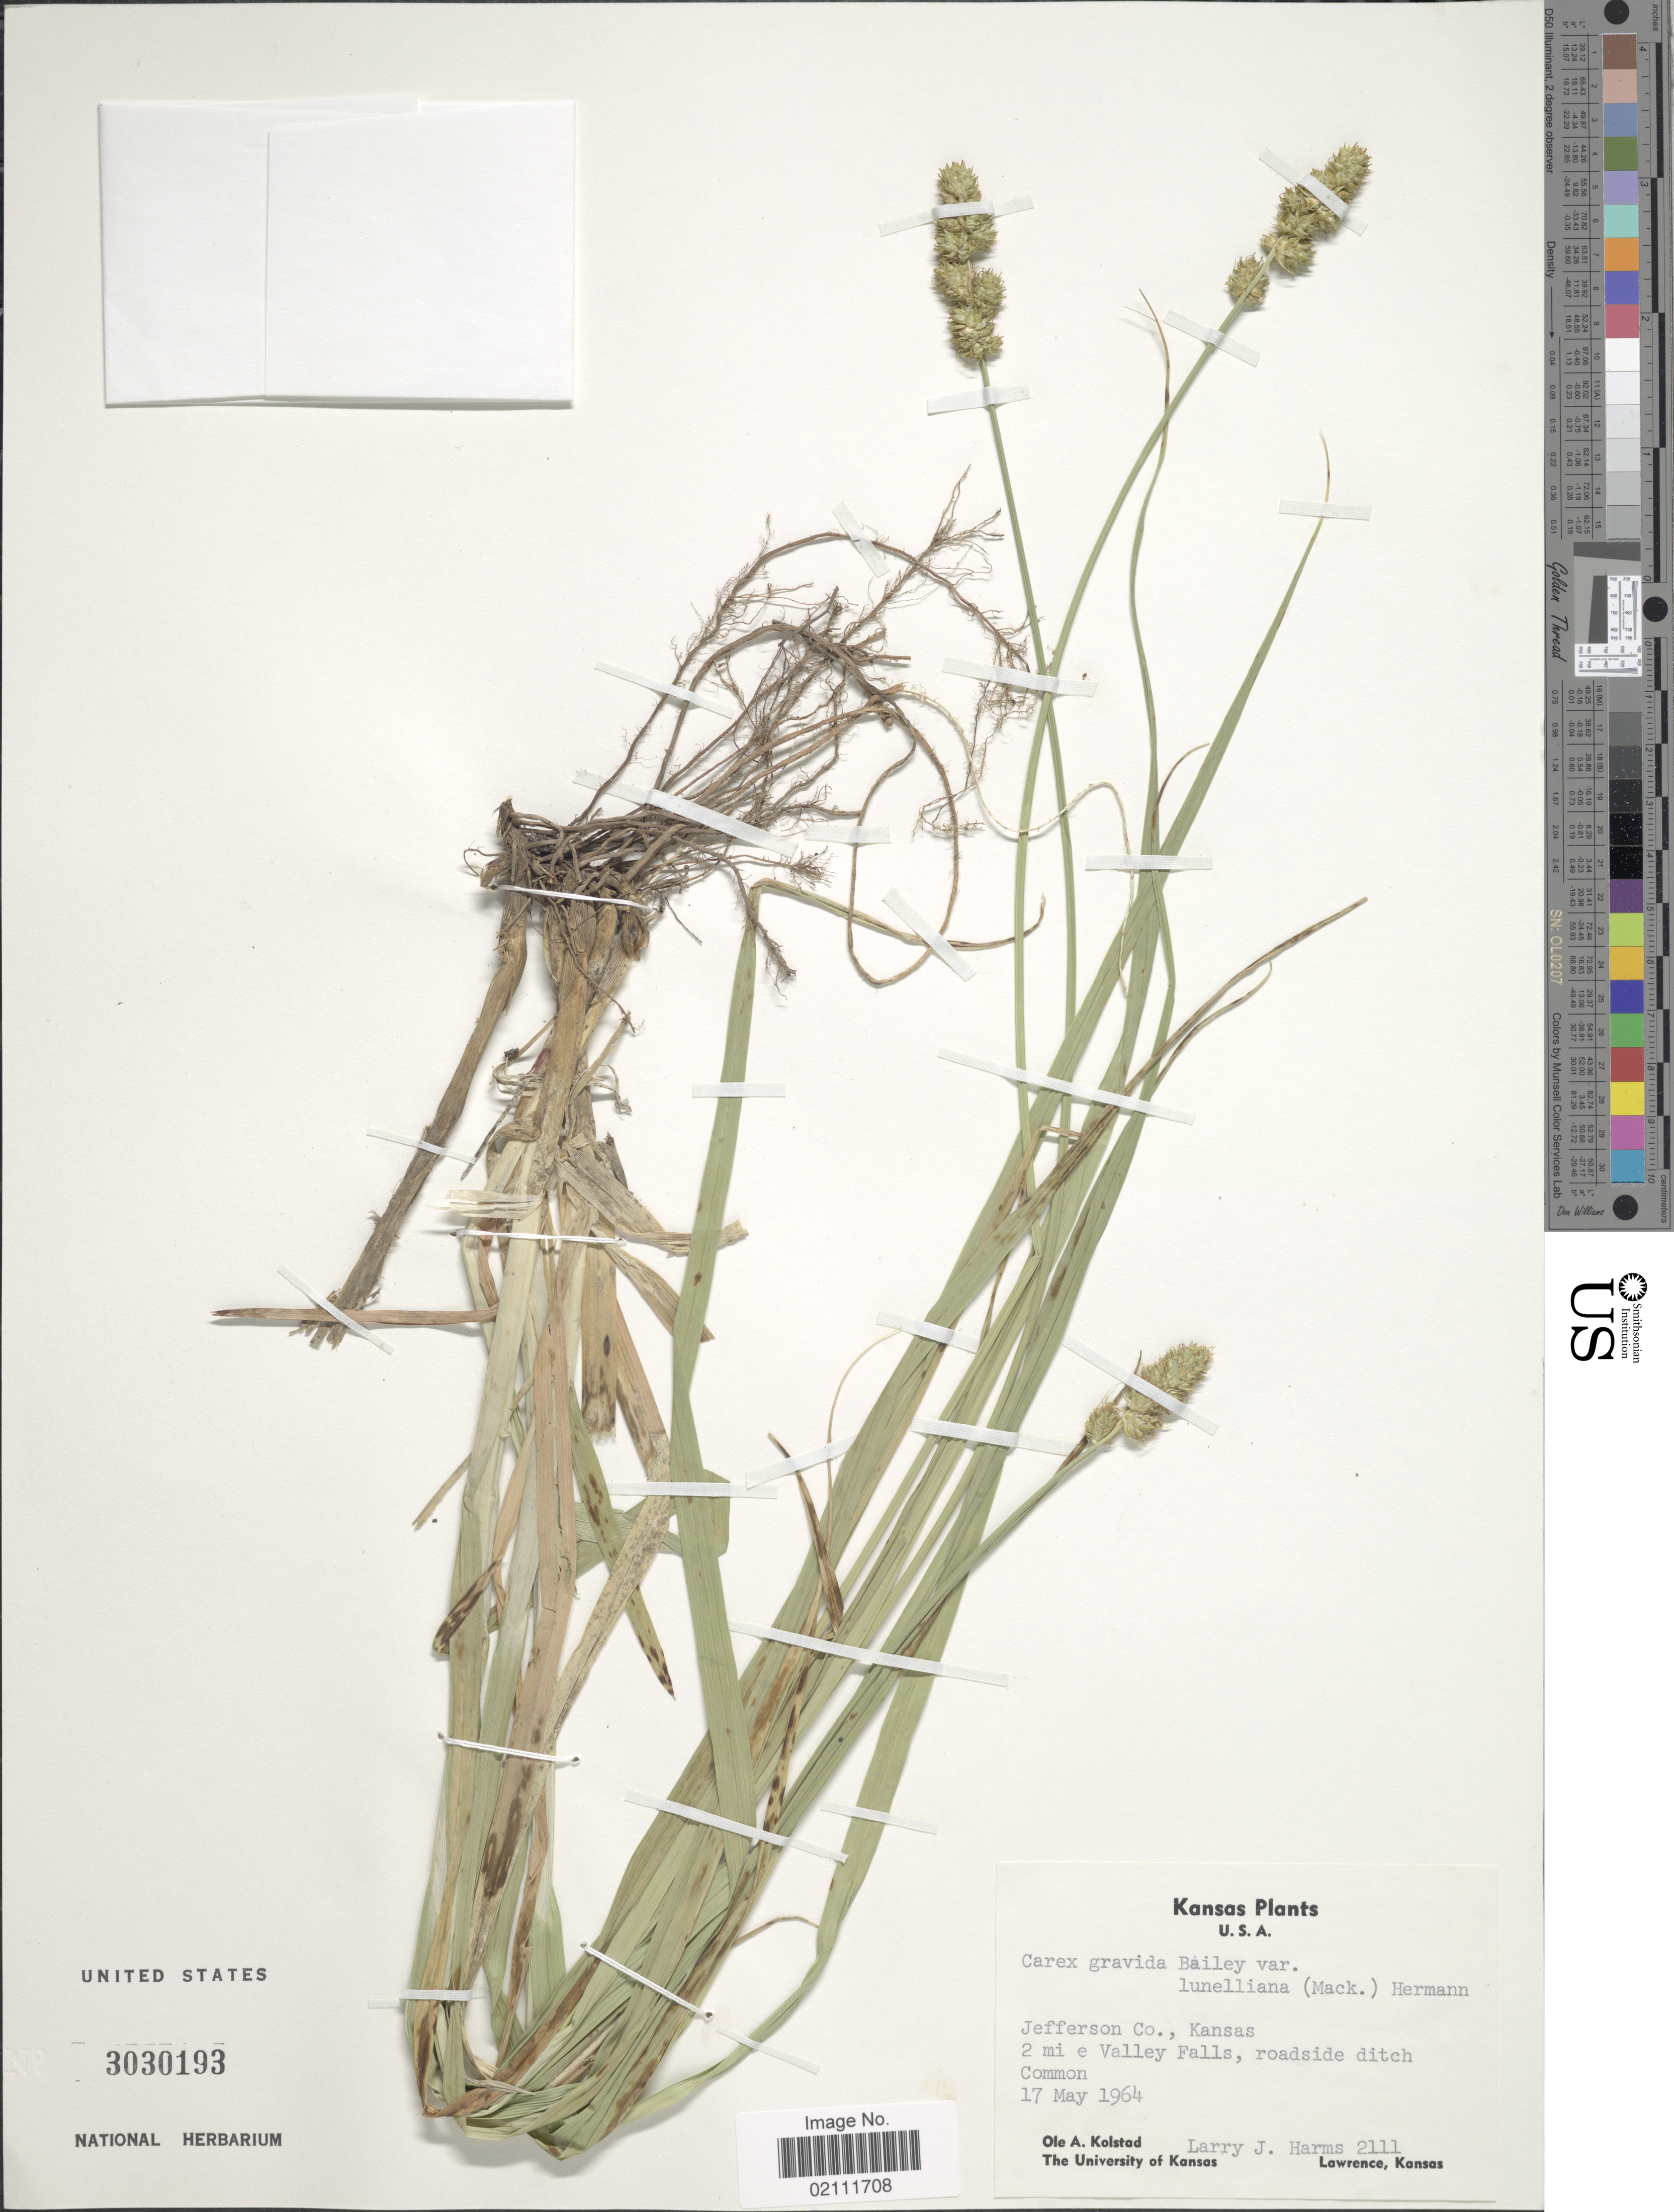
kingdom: Plantae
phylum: Tracheophyta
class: Liliopsida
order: Poales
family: Cyperaceae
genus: Carex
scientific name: Carex gravida var. lunelliana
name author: (Mack.) F.J. Herm.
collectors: O. Kolstad & L. Harms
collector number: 2111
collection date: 1964-05-17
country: United States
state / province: Kansas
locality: Jefferson Co., 2 mi e Valley Falls, roadside ditch.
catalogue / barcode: US 3030193